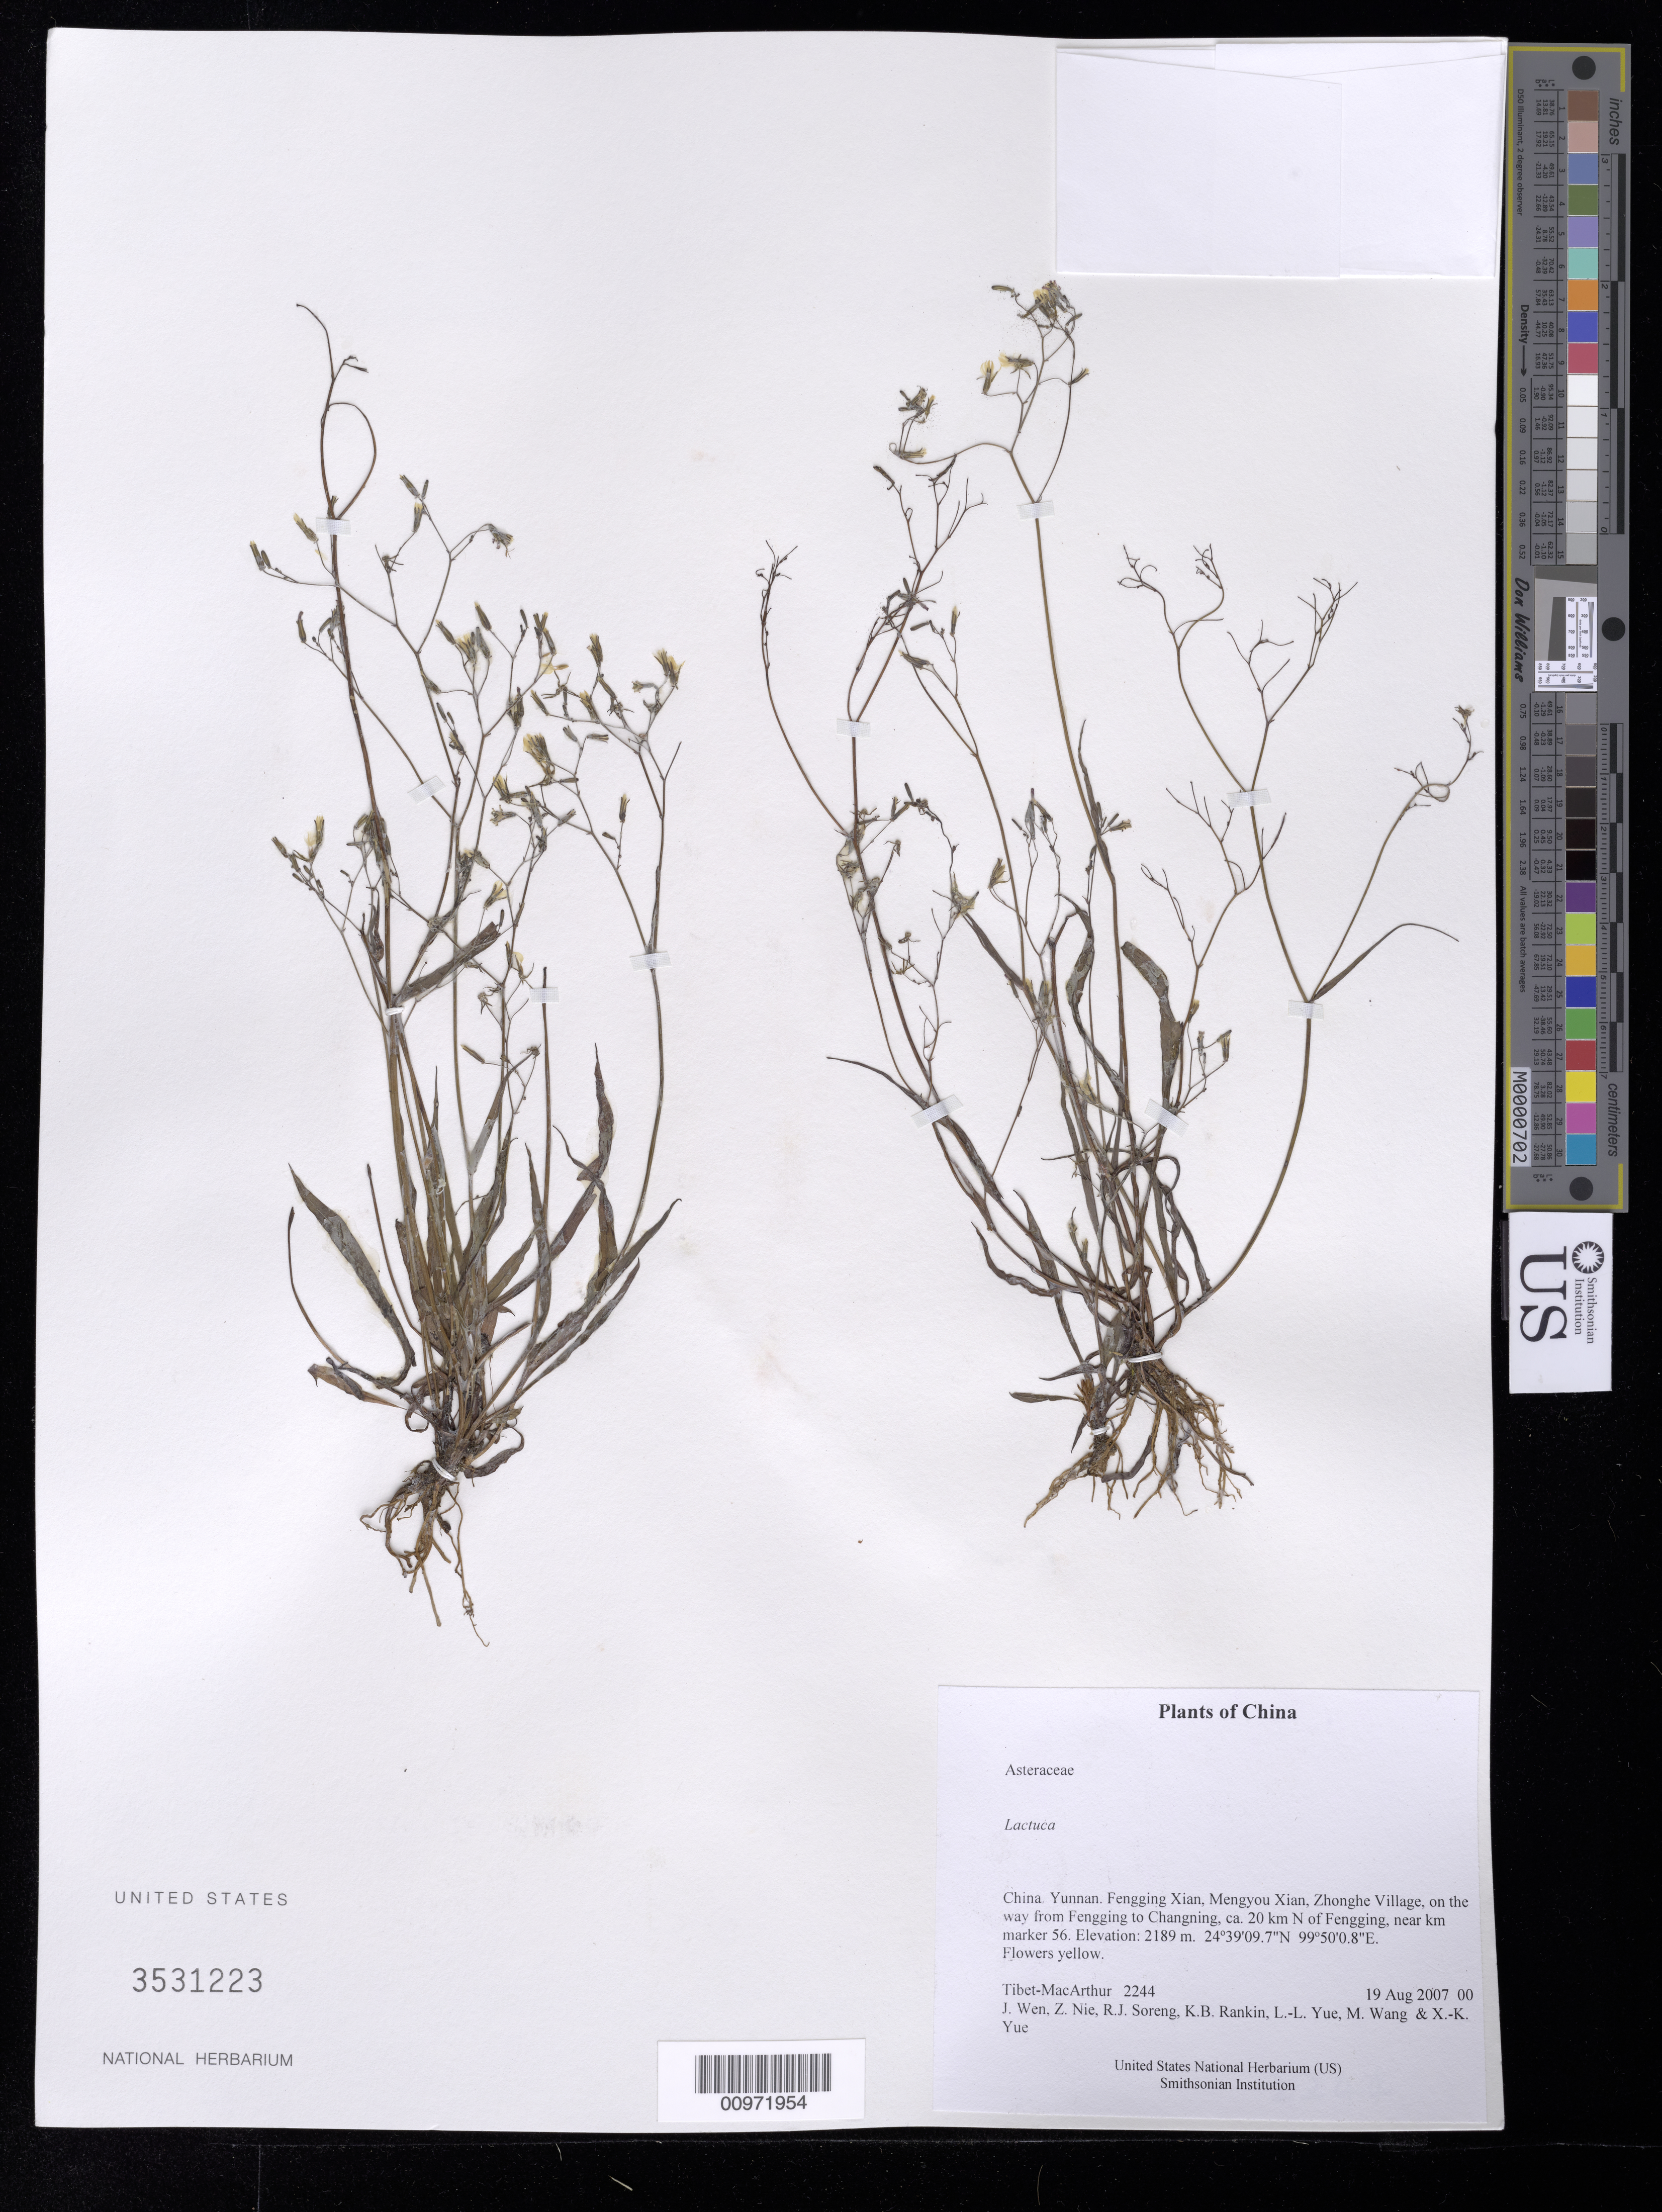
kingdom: Plantae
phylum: Tracheophyta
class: Magnoliopsida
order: Asterales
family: Asteraceae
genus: Lactuca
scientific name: Lactuca sp.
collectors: Tibet-MacArthur, J. Wen, Z. Nie, R. J. Soreng, K. Rankin, L. Yue, M. Wang & X. Yue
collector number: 2244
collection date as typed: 19 Aug 2007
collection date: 2007-08-19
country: China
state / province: Yunnan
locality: Fengging Xian, Mengyou Xian, Zhonghe Village, on the way from Fengging to Changning, ca. 20 km N of Fengging, near km marker 56.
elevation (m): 2189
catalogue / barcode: US 3531223